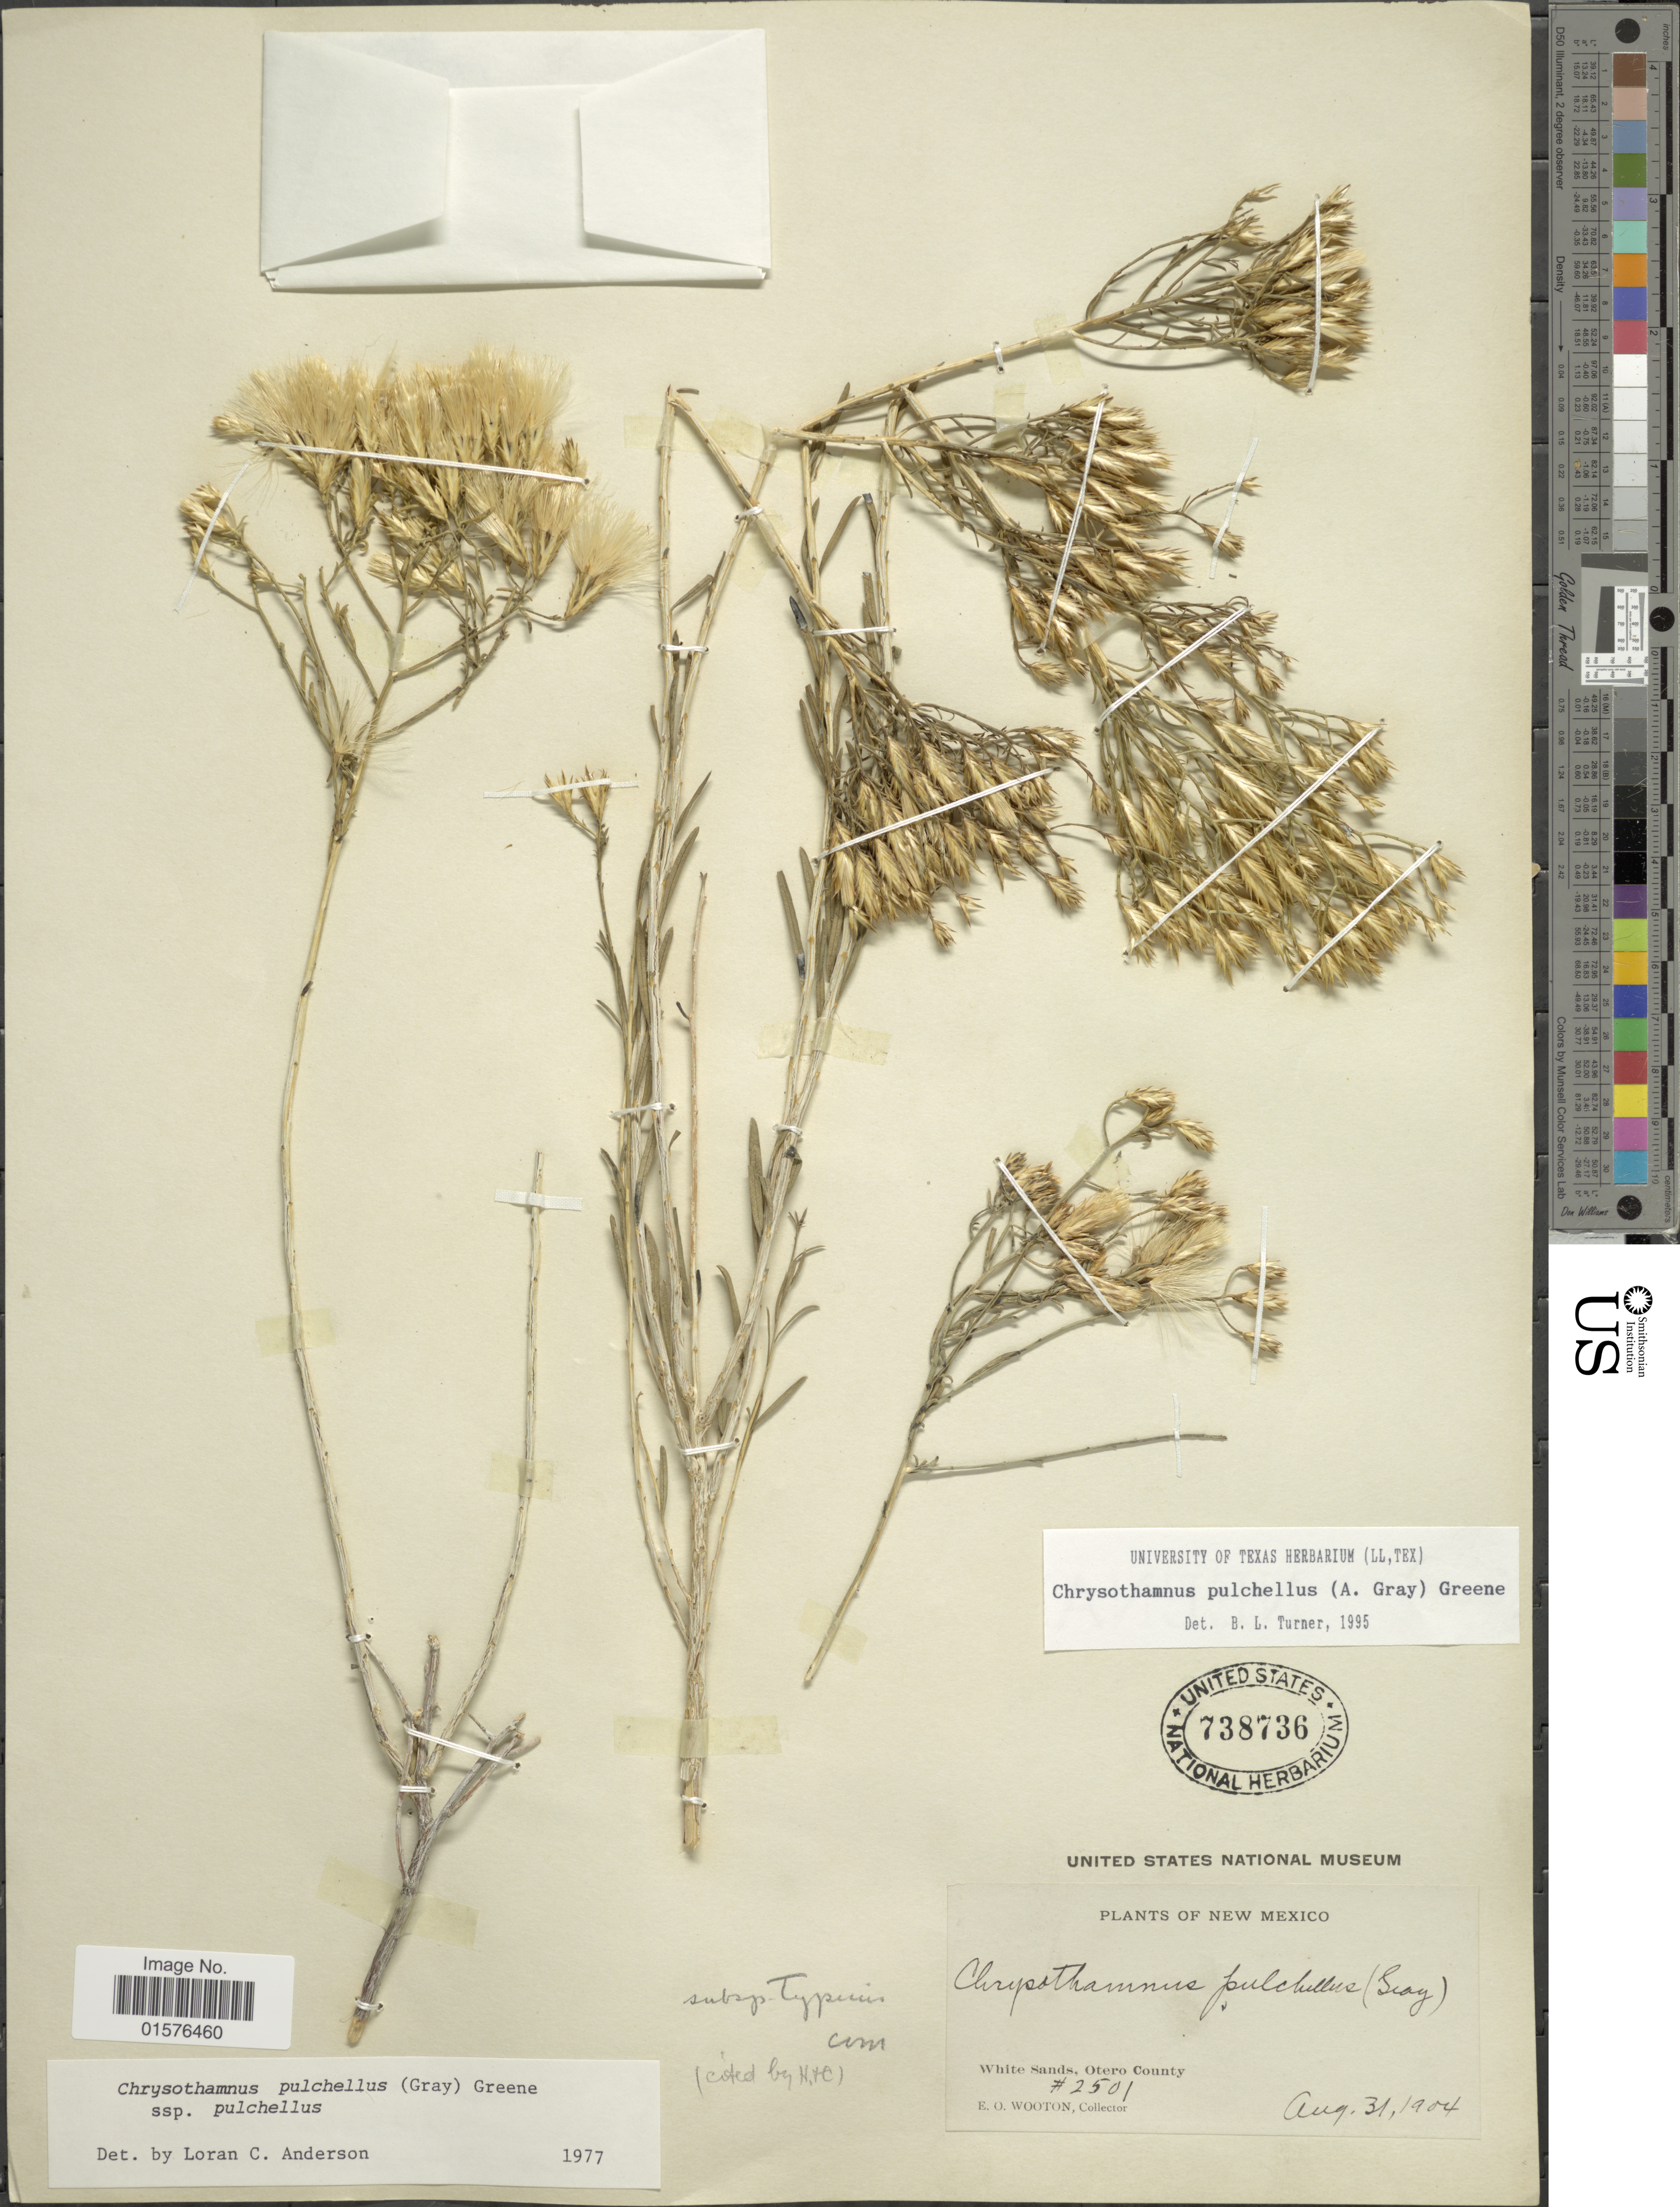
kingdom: Plantae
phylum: Tracheophyta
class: Magnoliopsida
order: Asterales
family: Asteraceae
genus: Lorandersonia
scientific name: Lorandersonia pulchella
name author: (A. Gray) Urbatsch et al.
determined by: Urbatsch, Lowell E., Curator (LSU), Louisiana State University (UNITED STATES)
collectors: E. O. Wooton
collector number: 2501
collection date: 1904-08-31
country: United States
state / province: New Mexico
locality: White Sands, Otero County.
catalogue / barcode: US 738736